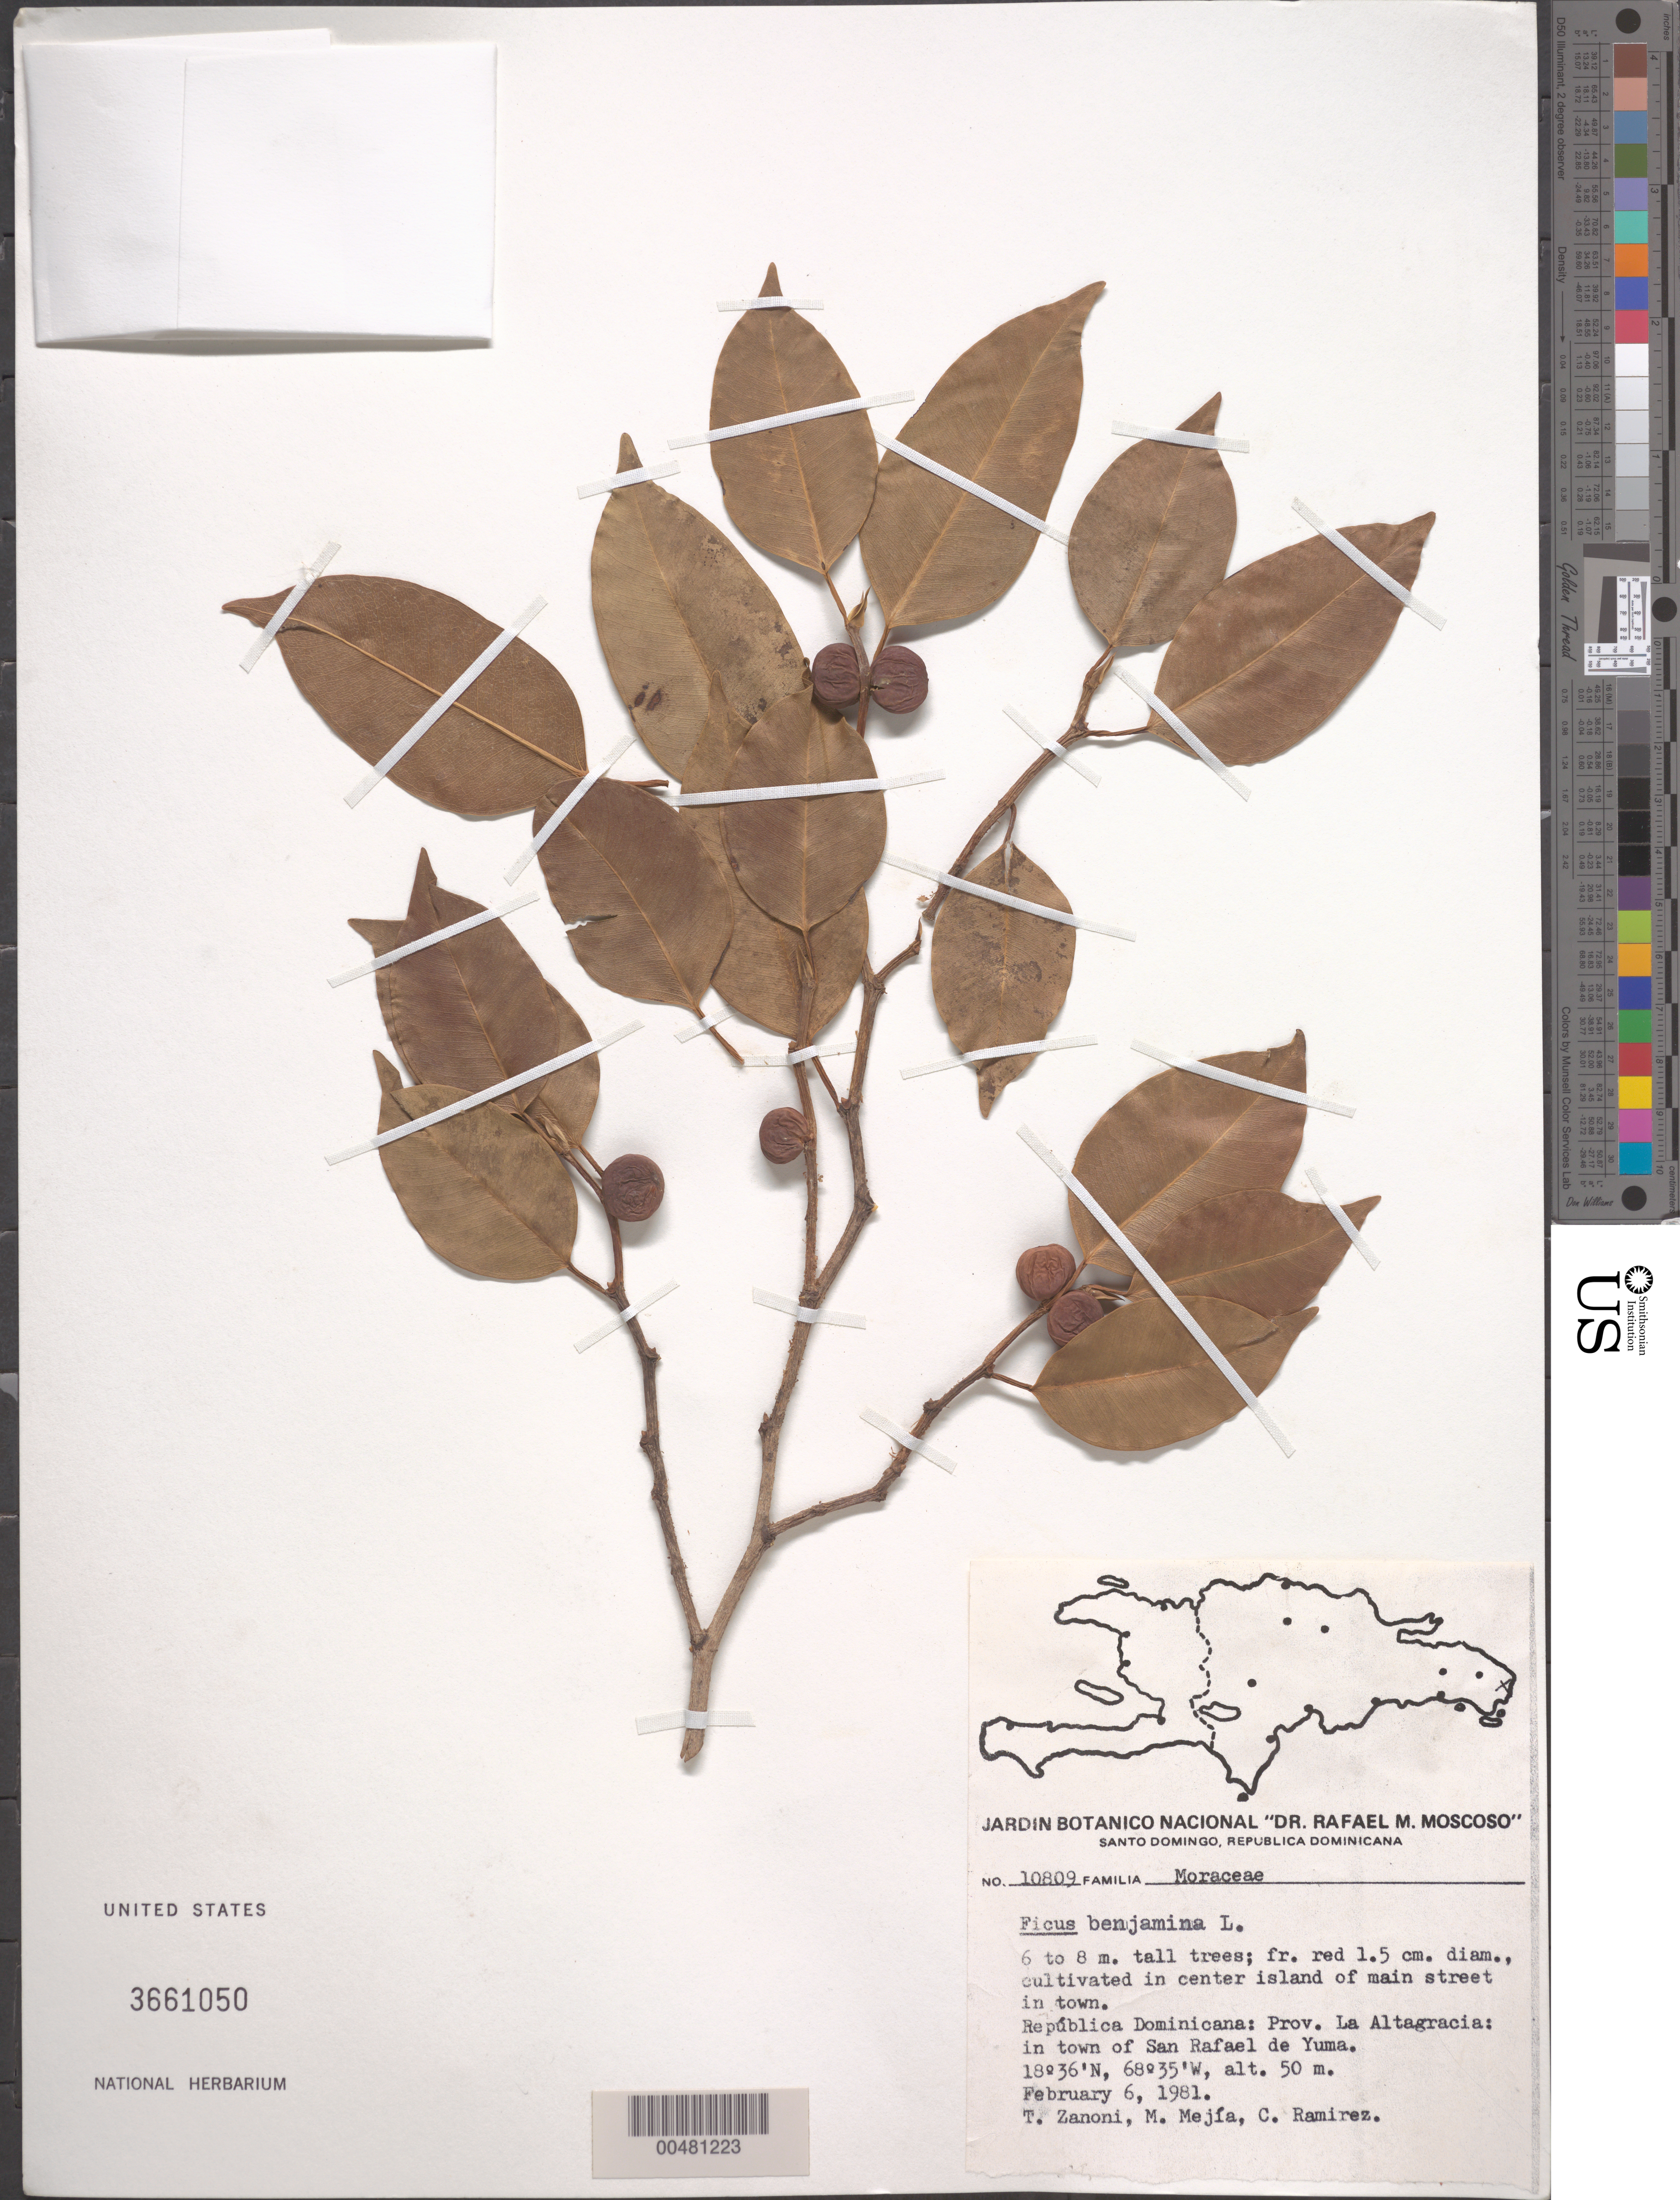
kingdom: Plantae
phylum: Tracheophyta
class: Magnoliopsida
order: Rosales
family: Moraceae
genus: Ficus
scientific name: Ficus benjamina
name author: L.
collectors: T. A. Zanoni, M. Mejia & C. Ramirez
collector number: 10809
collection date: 1981-02-06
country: Dominican Republic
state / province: La Altagracia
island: Hispaniola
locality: San Rafael de Yuma, center island of main street.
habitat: Cultivated in center island of main street.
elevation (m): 50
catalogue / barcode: US 3661050